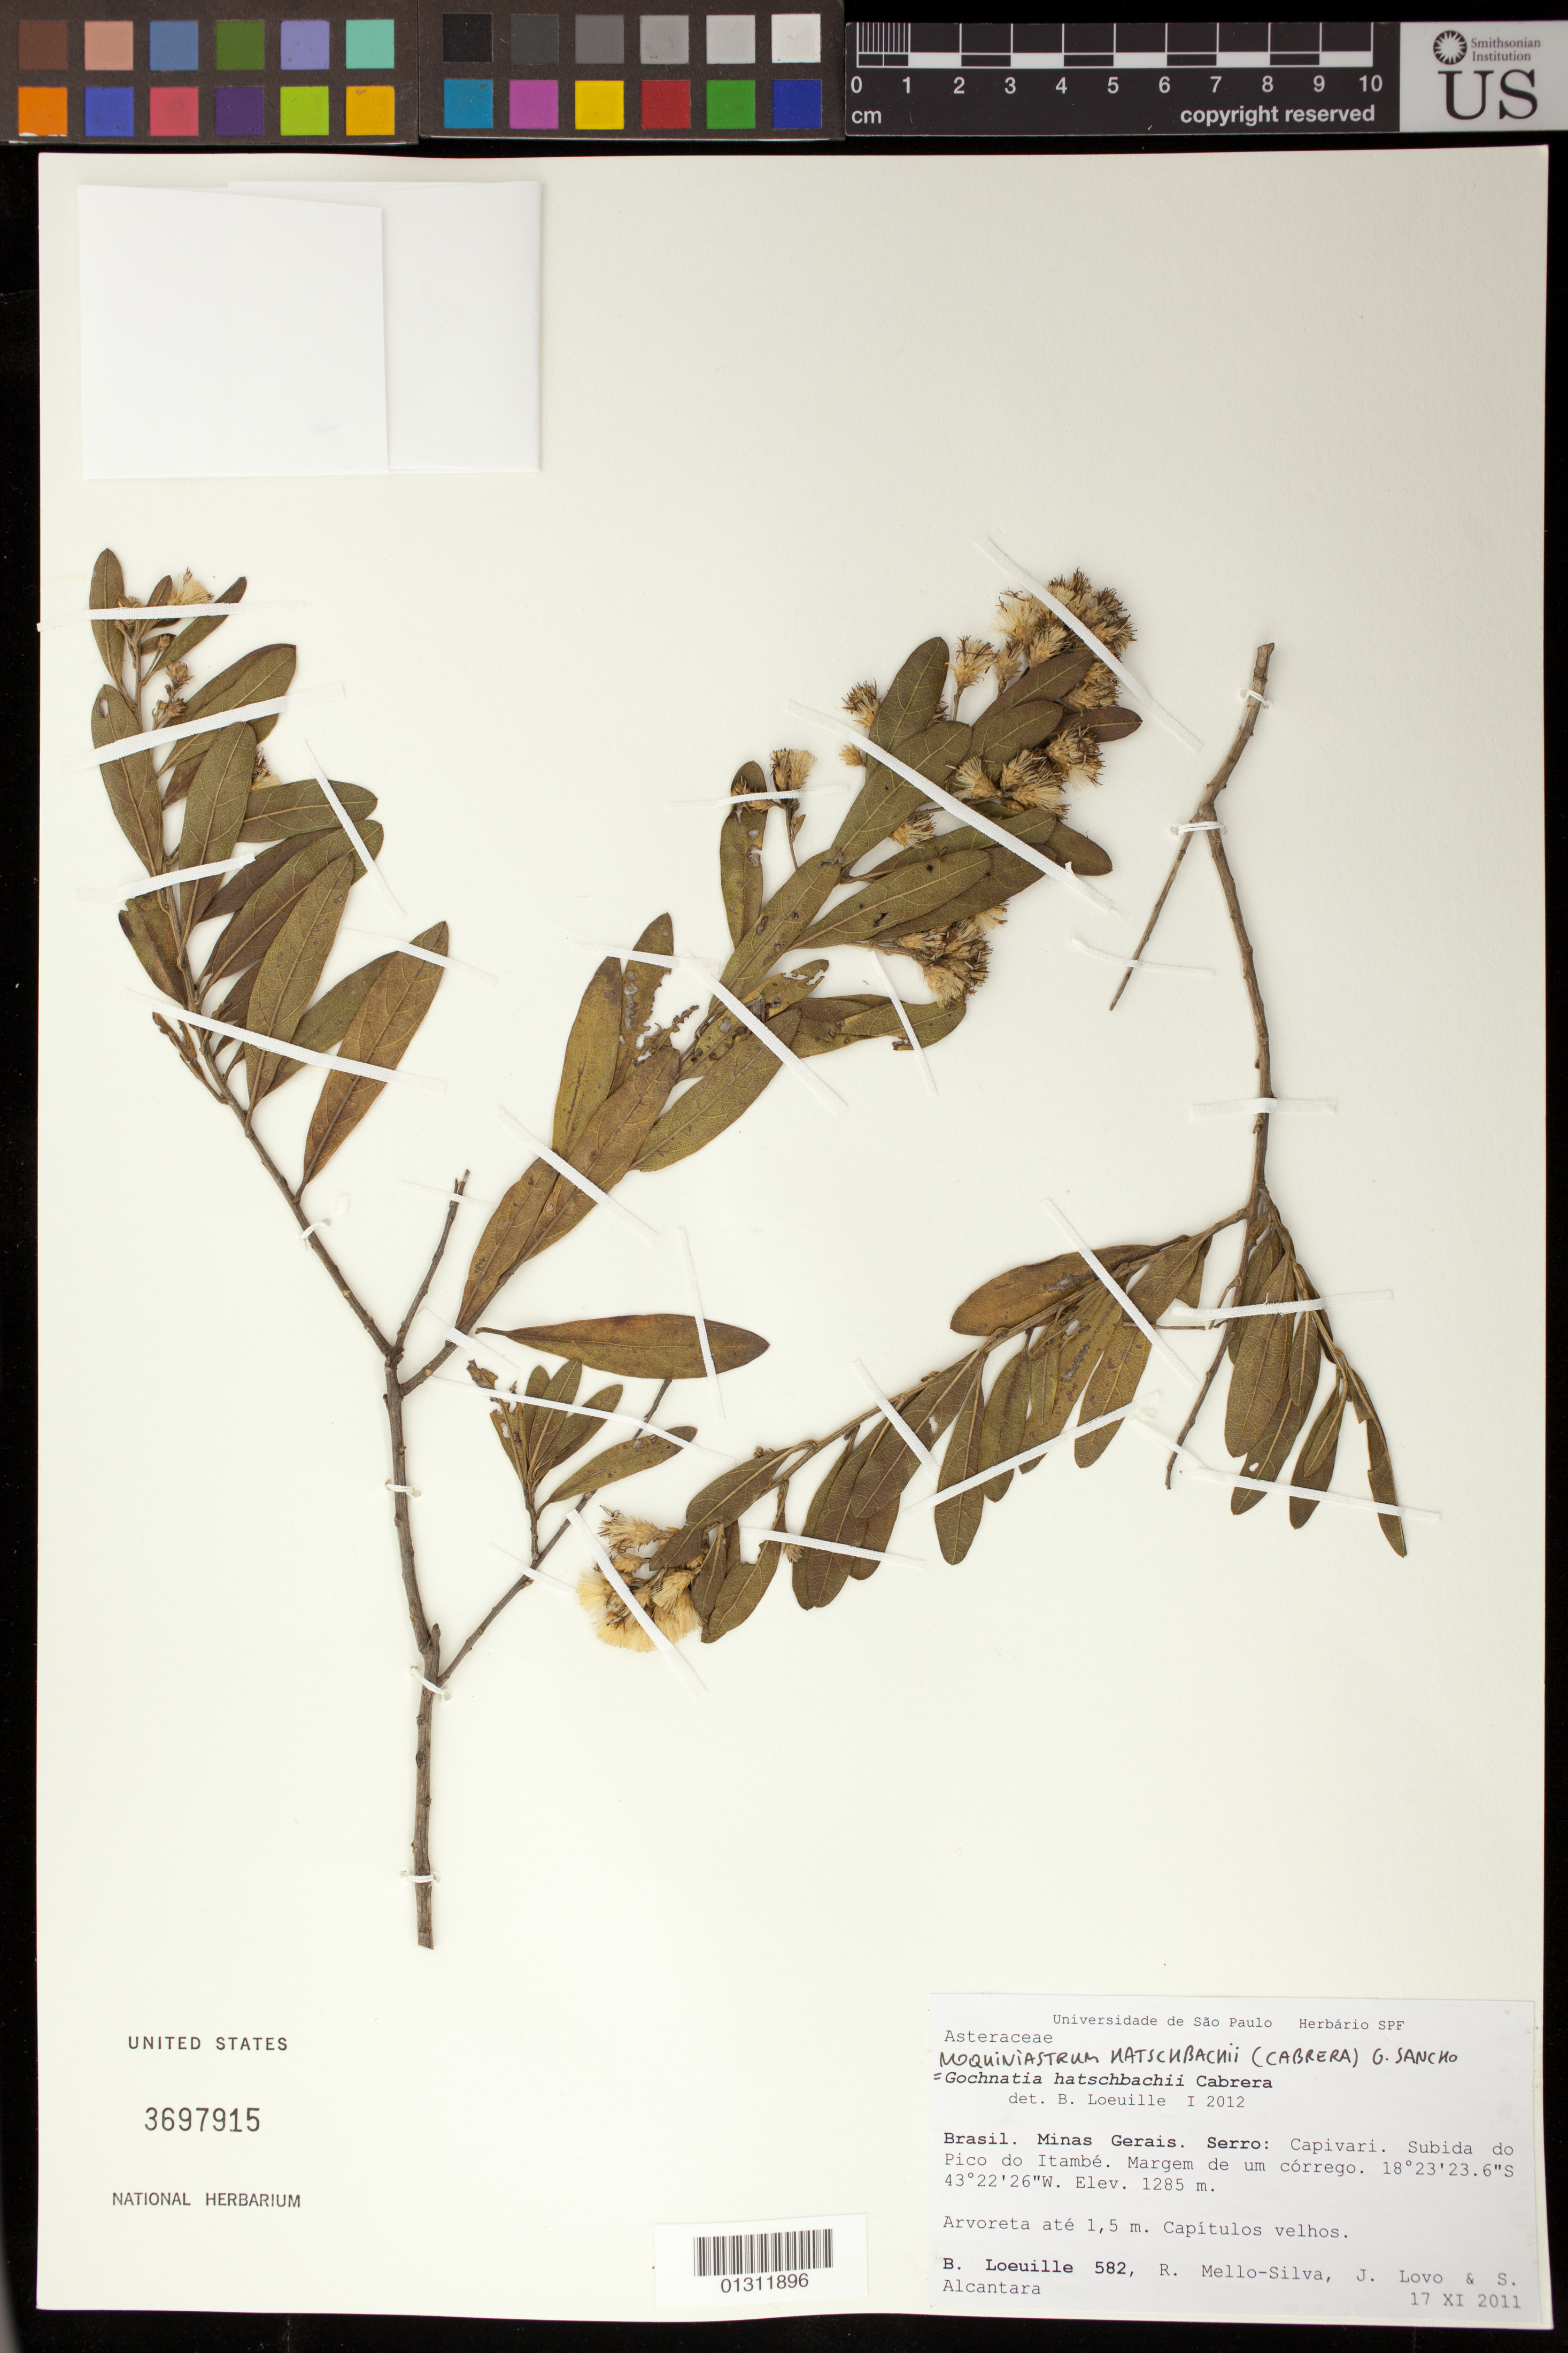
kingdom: Plantae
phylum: Tracheophyta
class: Magnoliopsida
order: Asterales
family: Asteraceae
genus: Moquiniastrum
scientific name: Moquiniastrum hatschbachii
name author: (Cabrera) G. Sancho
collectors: B. Loeuille, R. Mello-Silva, J. Lovo & S. Alcantara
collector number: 582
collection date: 2011-11-17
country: Brazil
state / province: Minas Gerais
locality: Serro: Capivari. Subida do Pico do Itambe.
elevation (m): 1285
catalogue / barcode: US 3697915